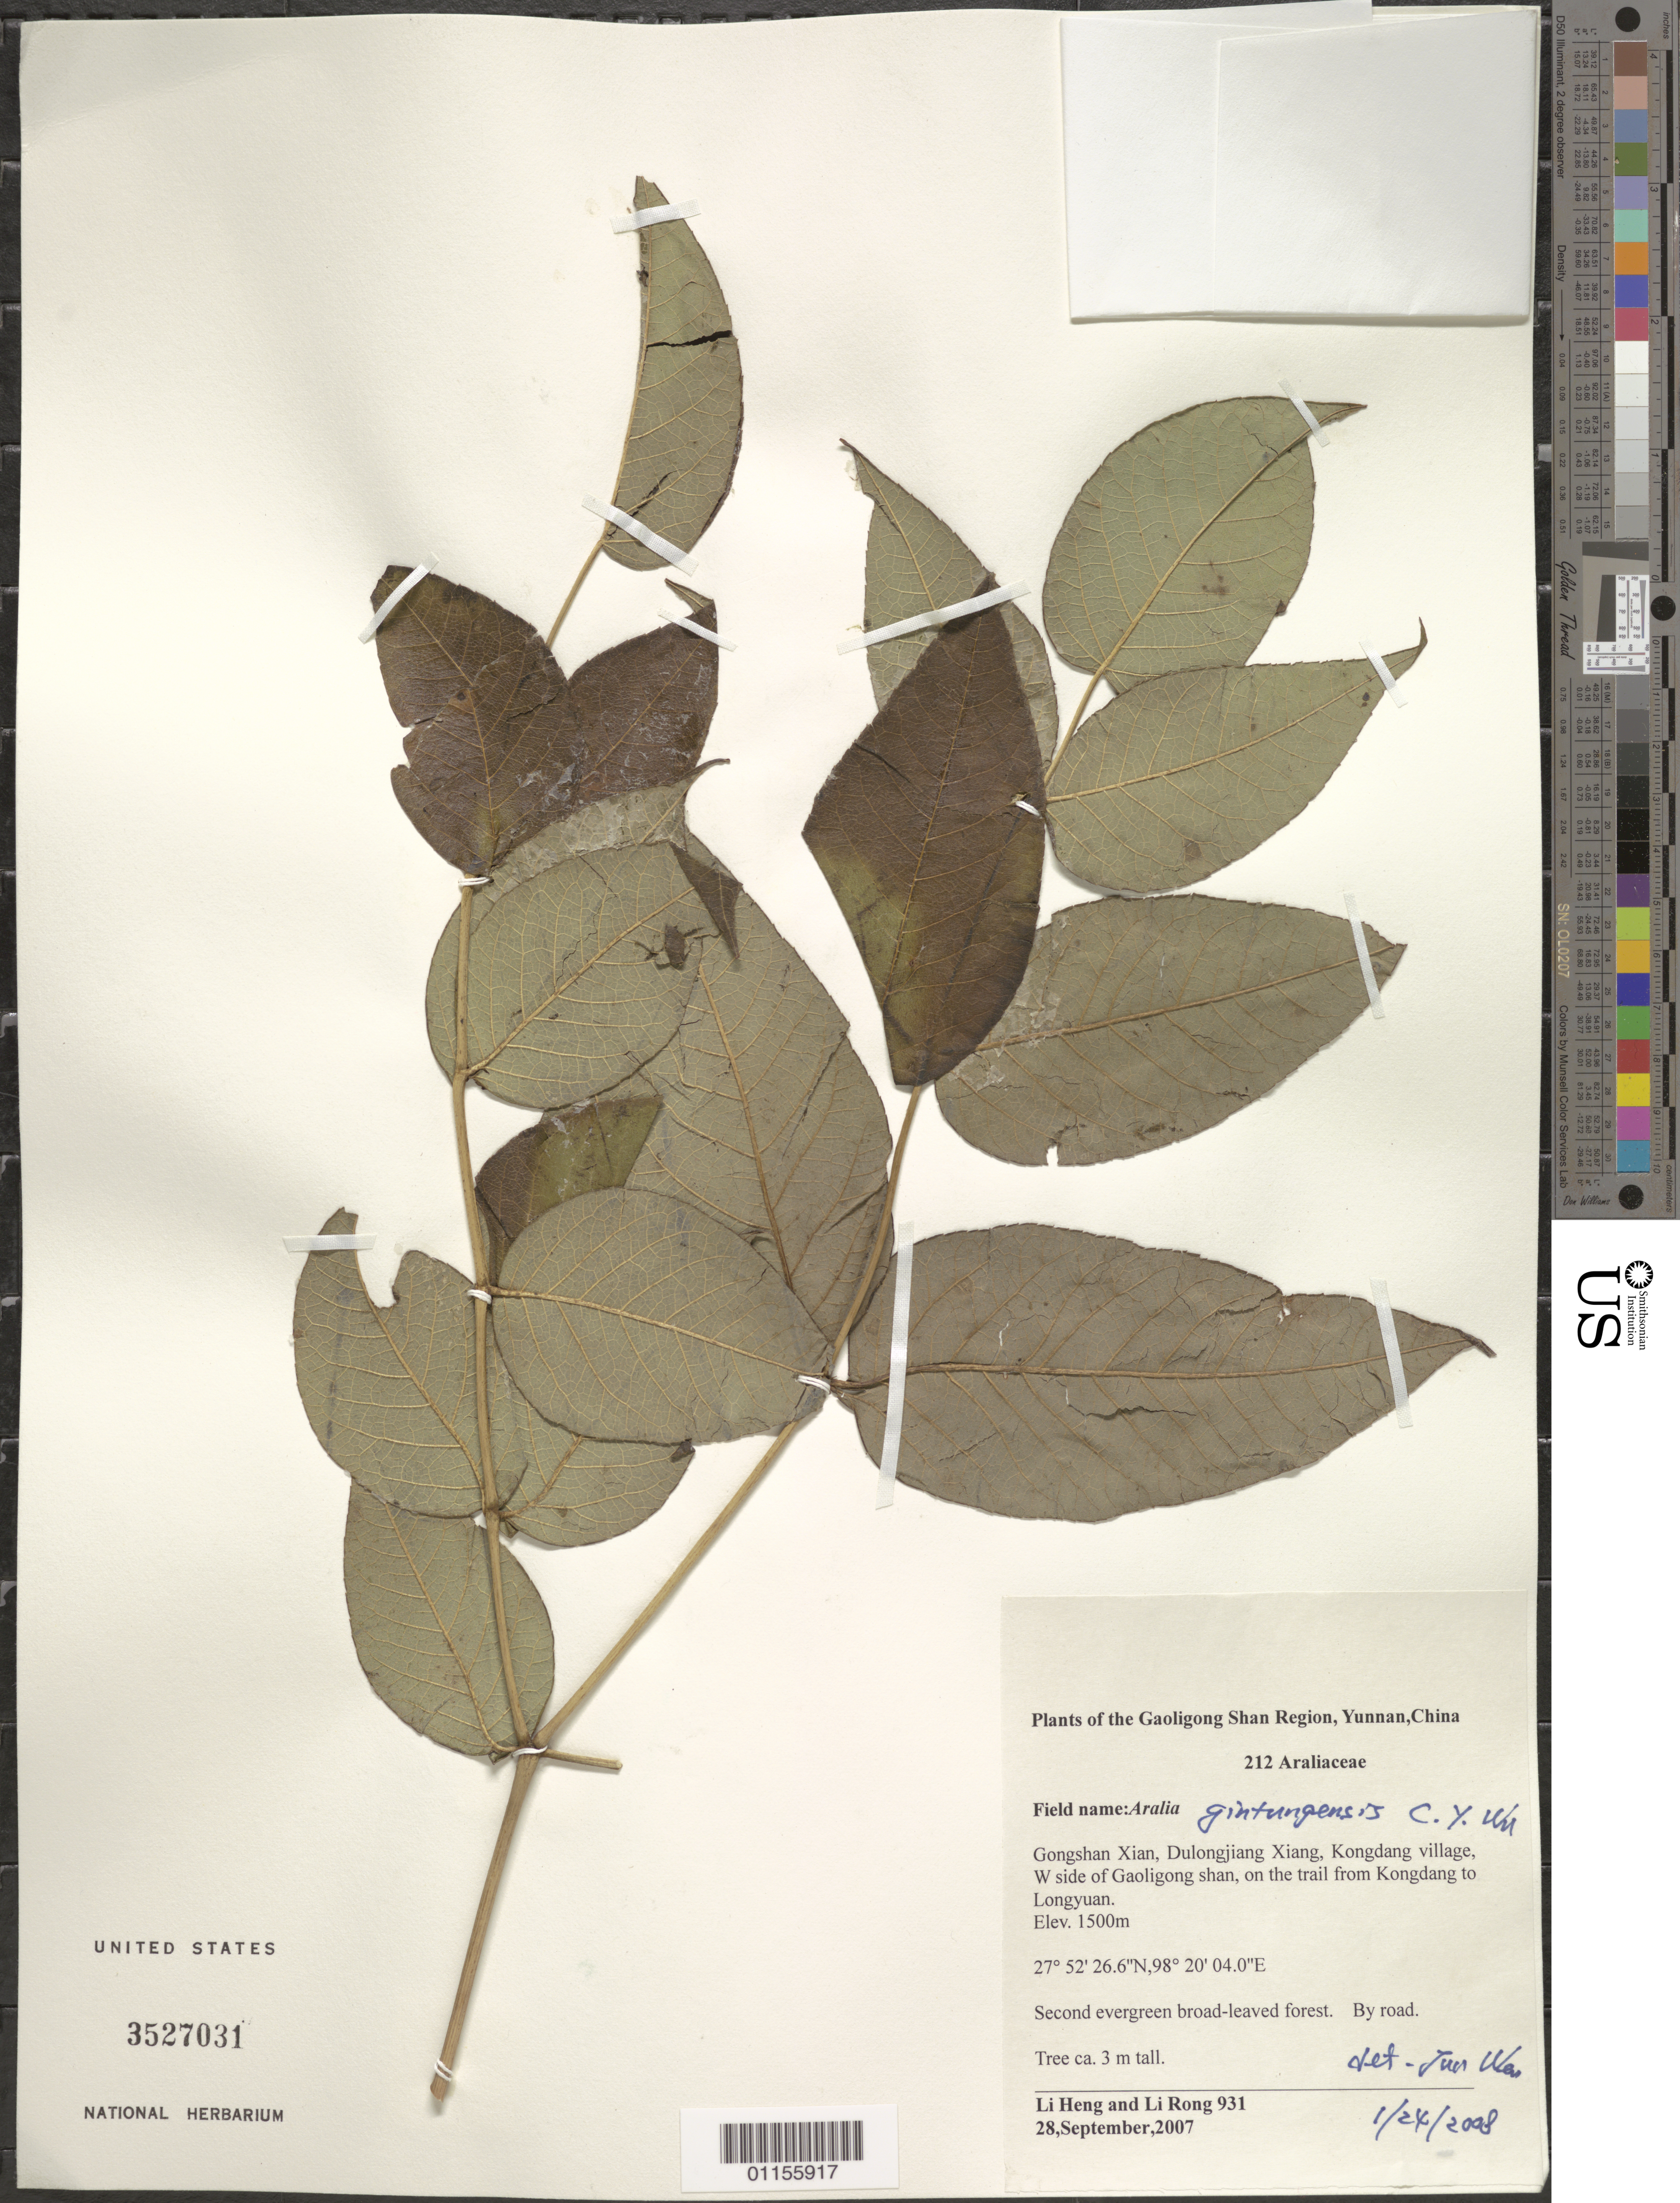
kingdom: Plantae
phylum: Tracheophyta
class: Magnoliopsida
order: Apiales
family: Araliaceae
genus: Aralia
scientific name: Aralia gintungensis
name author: C.Y. Wu ex K.M. Feng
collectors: L. Heng & R. Li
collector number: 931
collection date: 2007-09-28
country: China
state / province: Yunnan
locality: Gongshan Xian, Dulongjiang Xiang, Kongdang village, W side of Gaoligong shan, on trail from Kongdang to Longyuan.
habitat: Second evergreen broad-leaved forest. By road. Tree.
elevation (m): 1500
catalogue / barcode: US 3527031